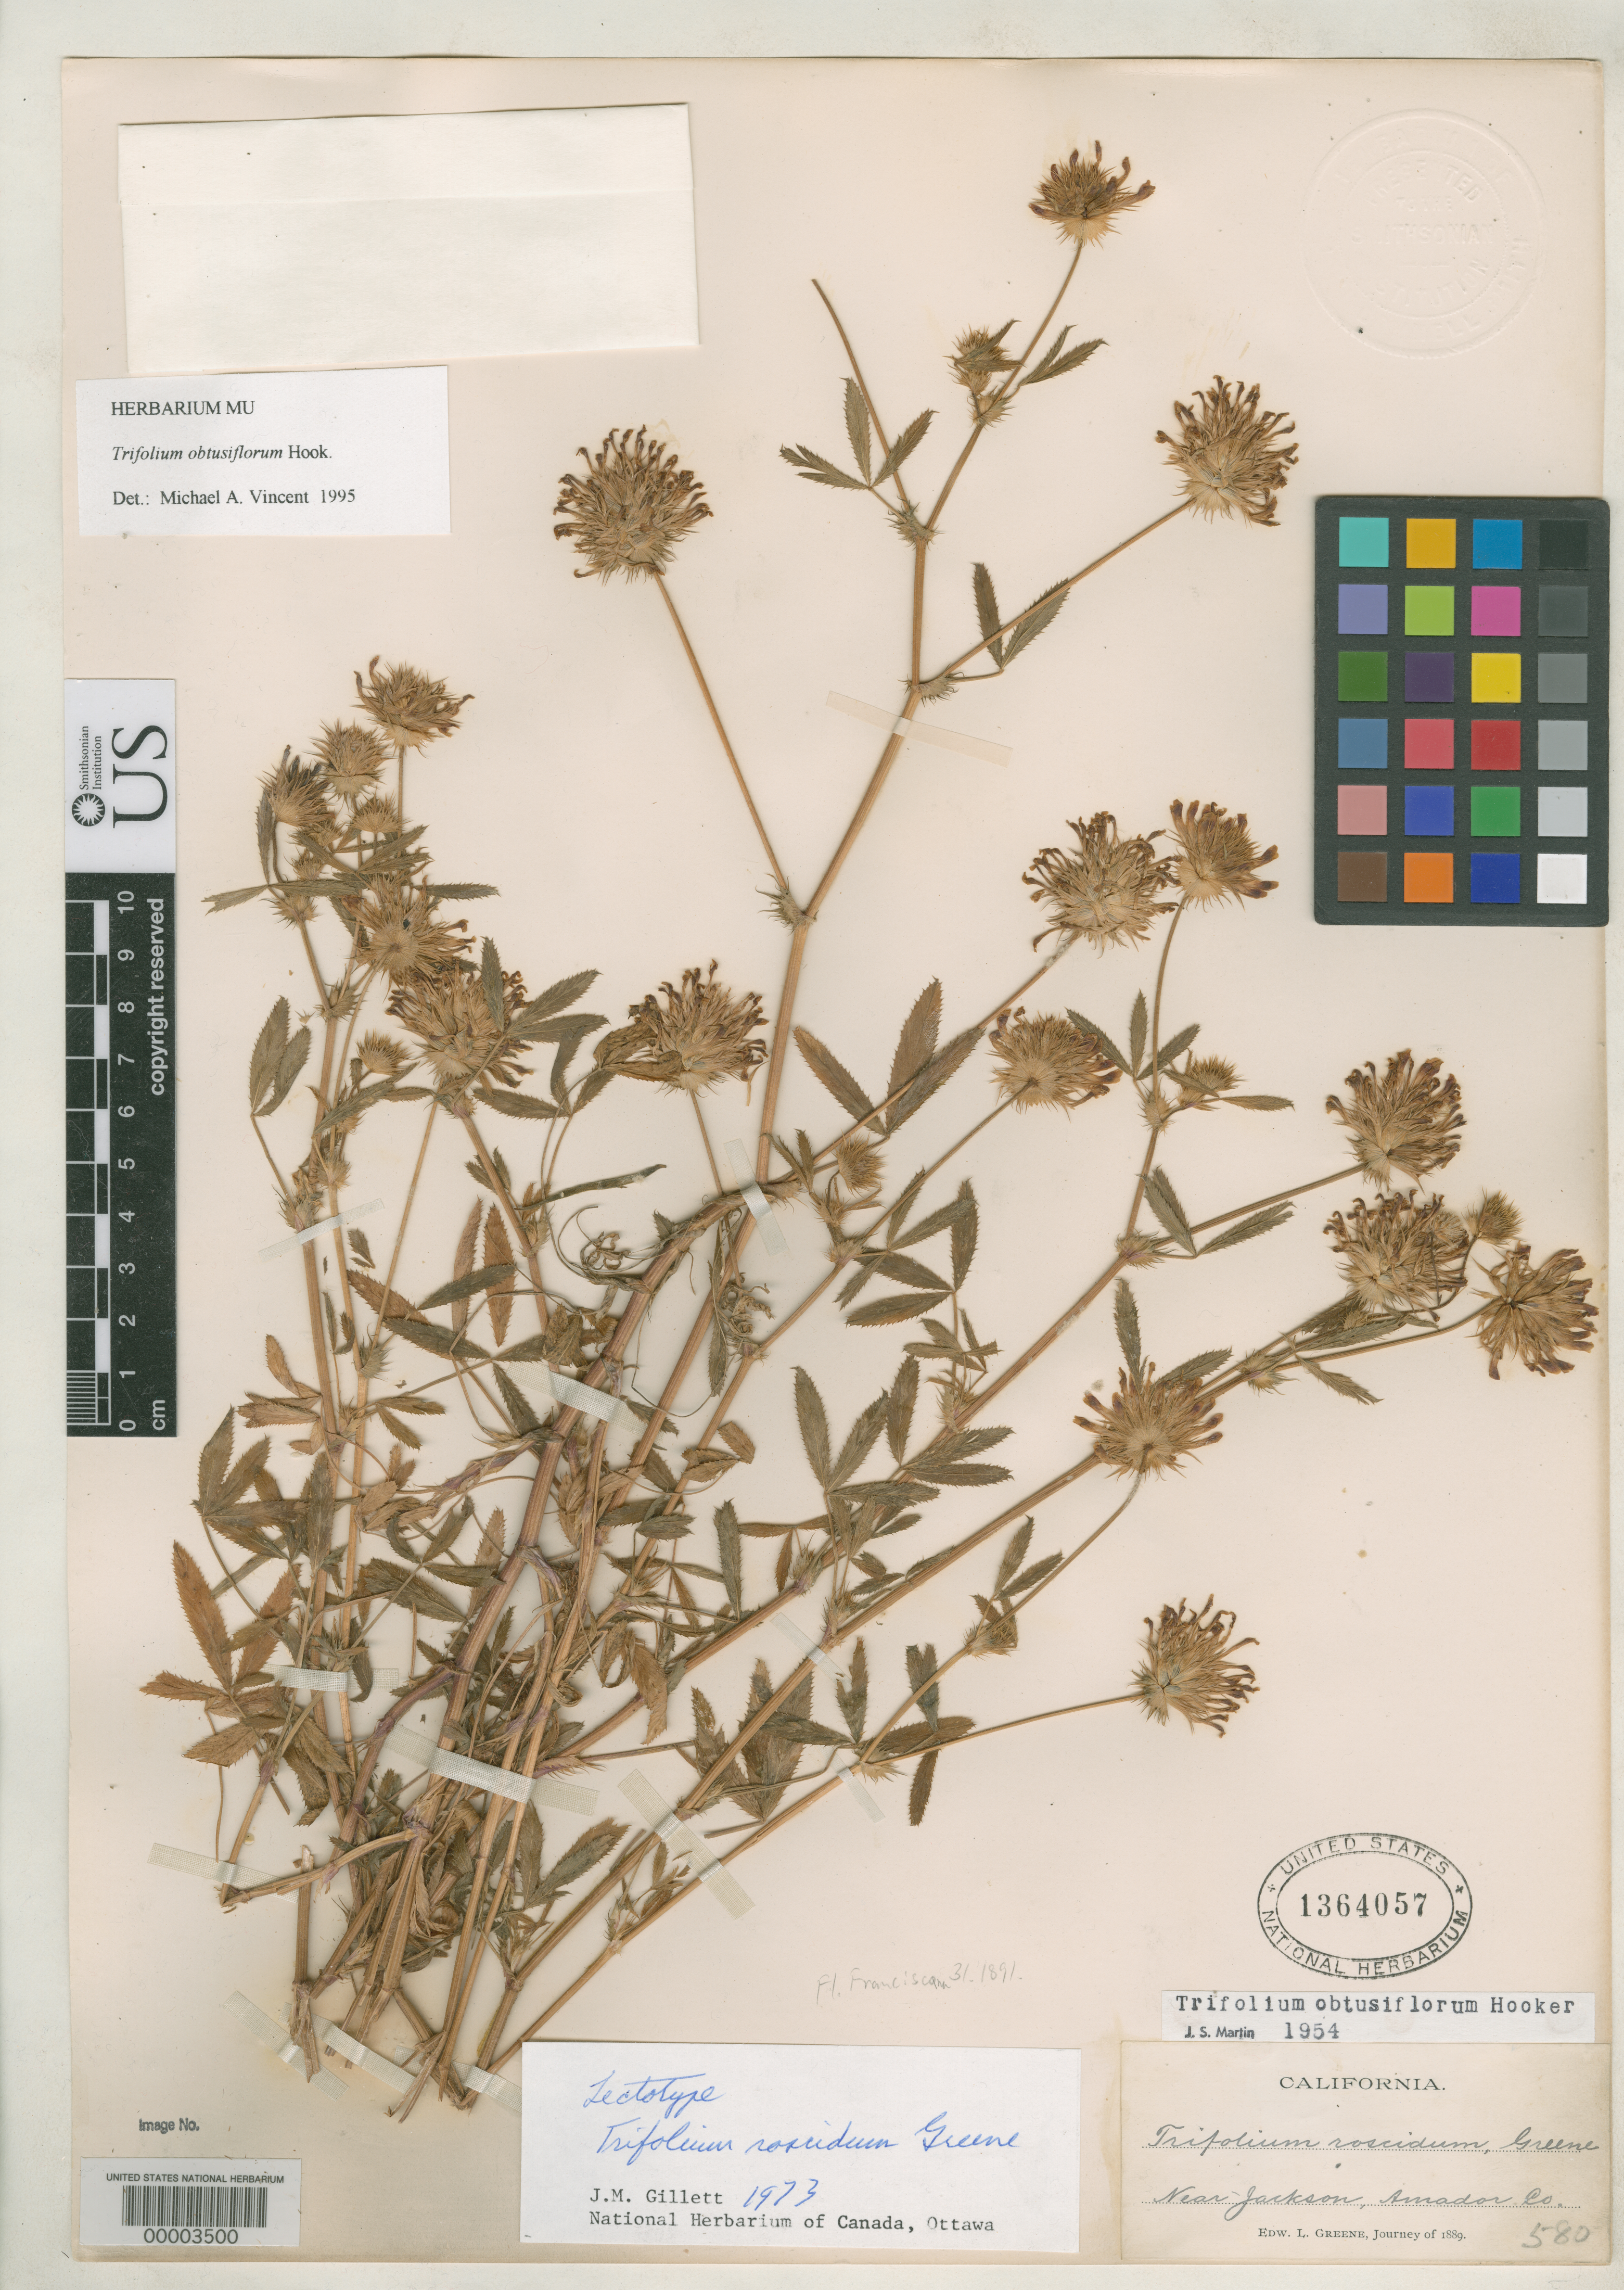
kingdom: Plantae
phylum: Tracheophyta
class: Magnoliopsida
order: Fabales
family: Fabaceae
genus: Trifolium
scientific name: Trifolium roscidum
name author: Greene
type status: Lectotype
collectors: E. L. Greene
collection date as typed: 1889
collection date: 1889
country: United States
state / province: California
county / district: Amador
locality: Near Jackson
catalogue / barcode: US 1364057